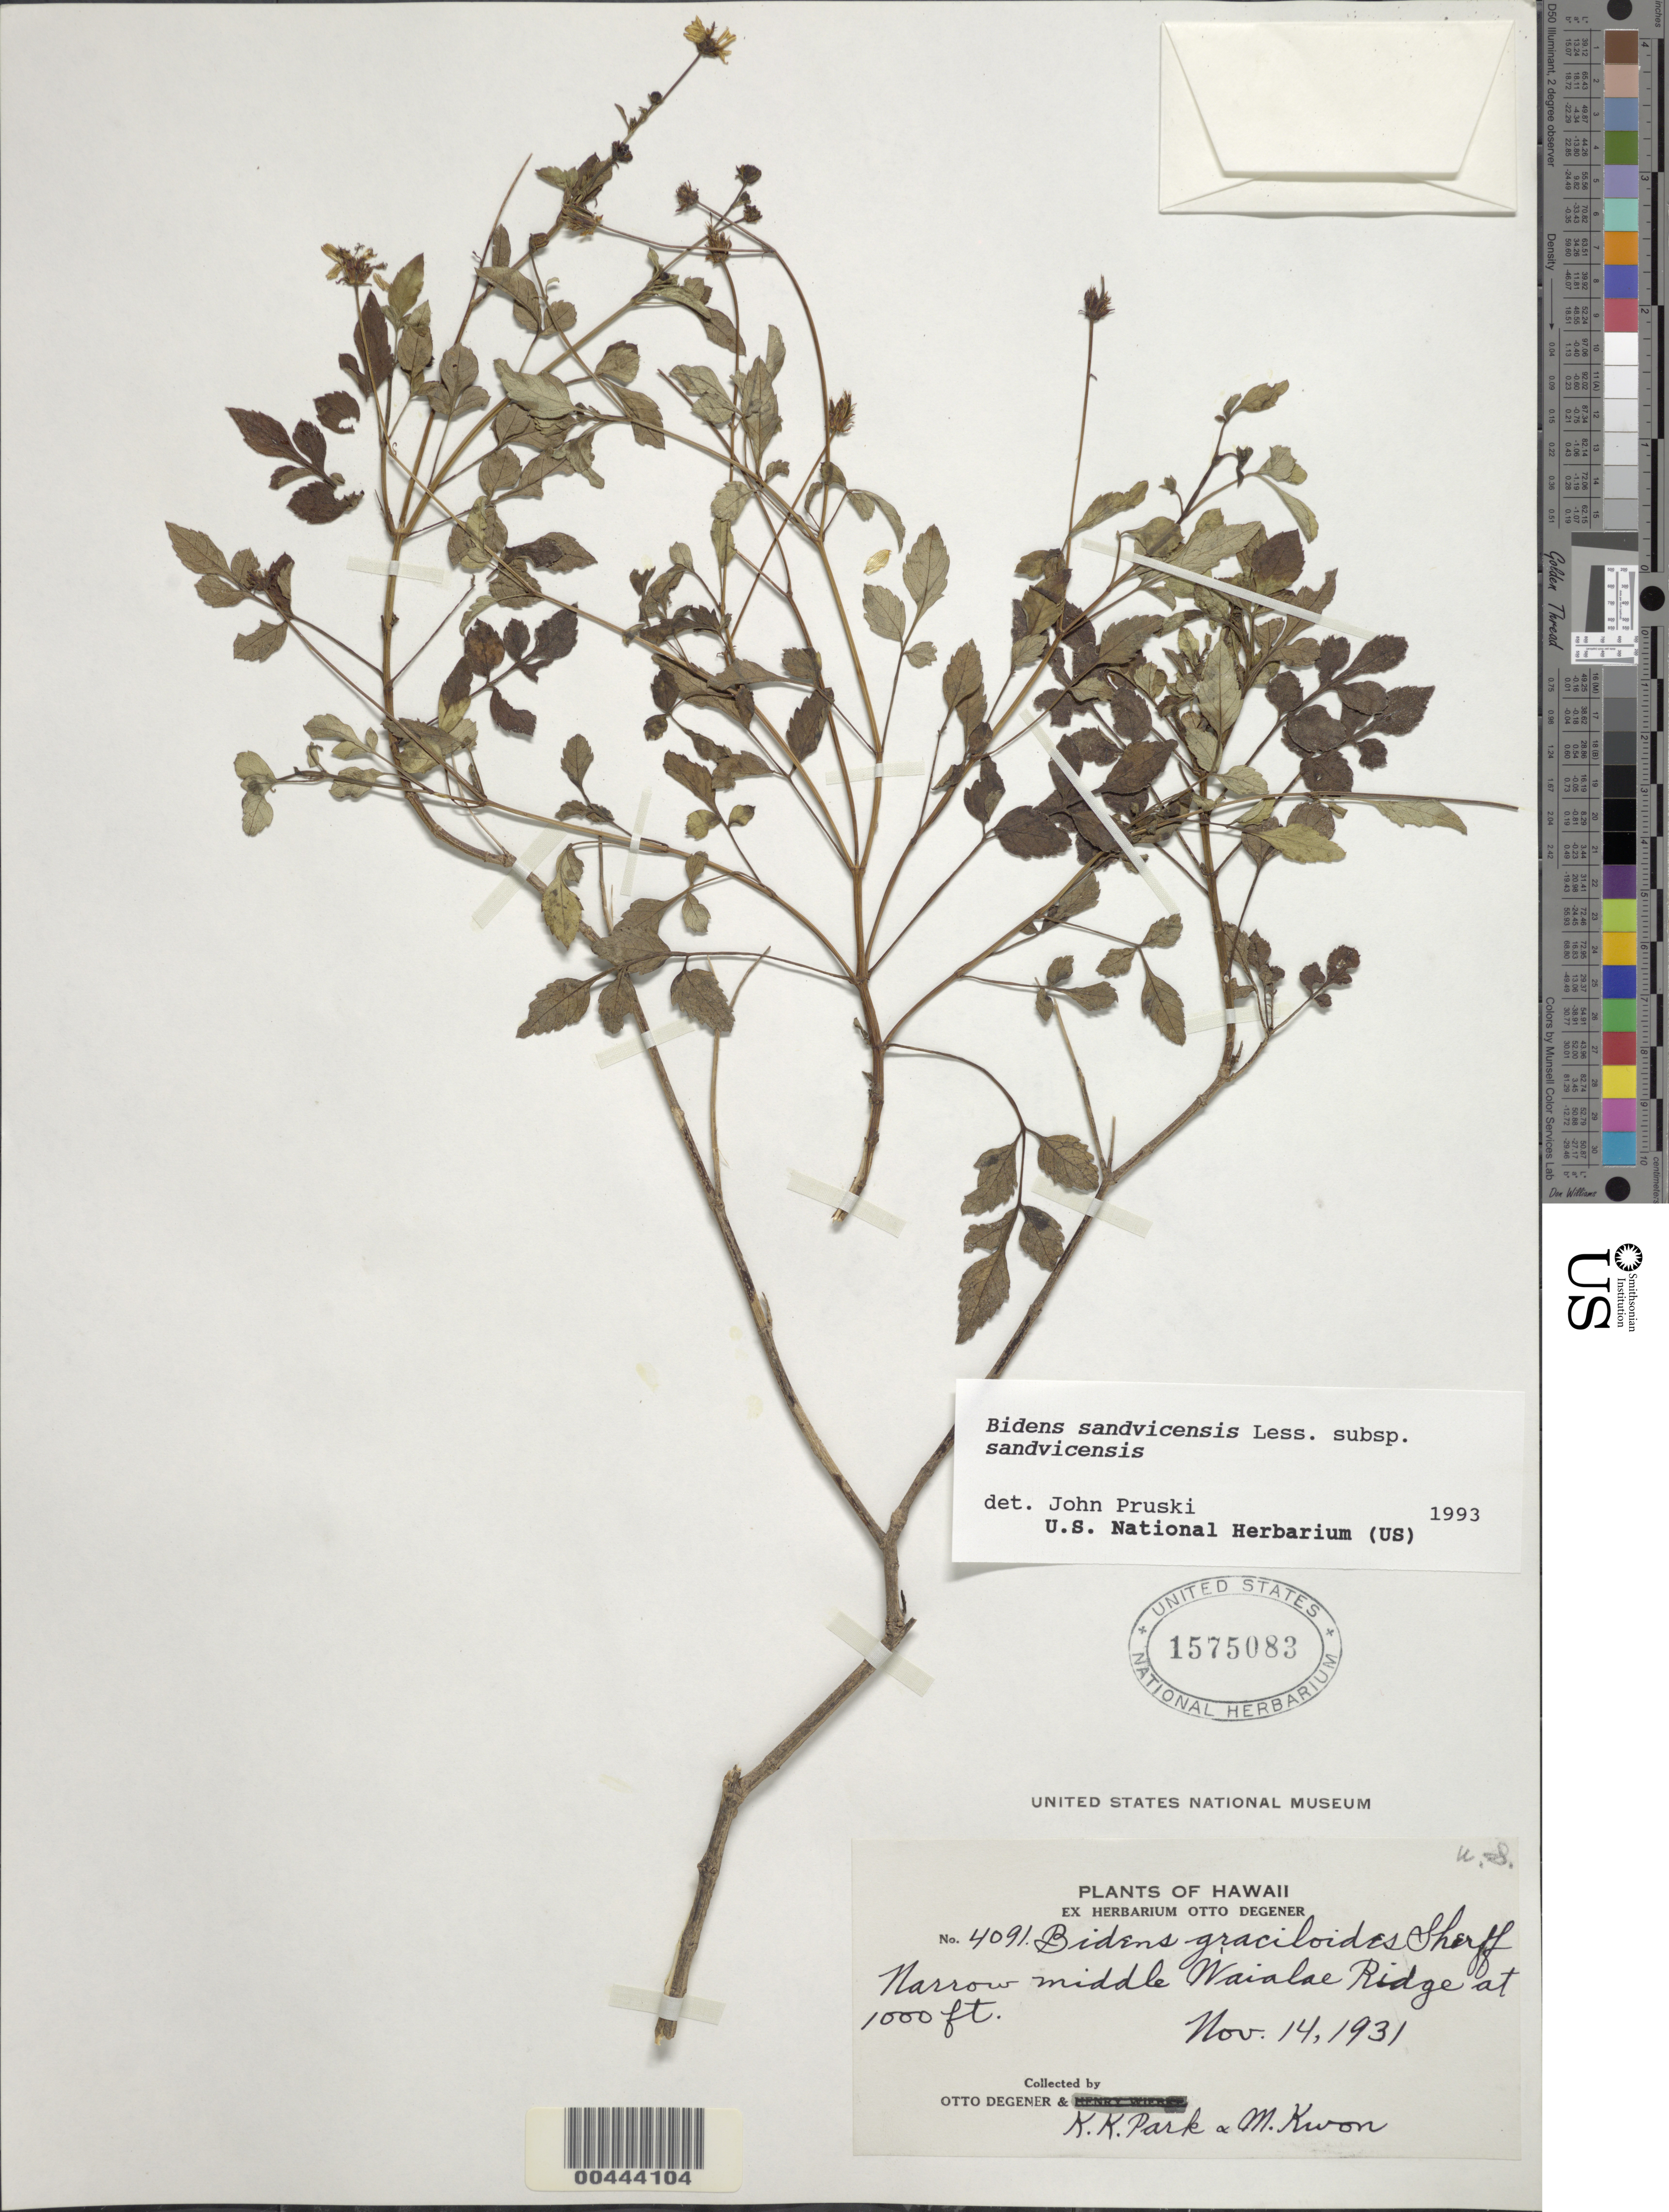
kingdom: Plantae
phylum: Tracheophyta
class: Magnoliopsida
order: Asterales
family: Asteraceae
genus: Bidens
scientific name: Bidens sandvicensis subsp. sandvicensis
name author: Less.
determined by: Pruski, J. F.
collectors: O. Degener, K. Park & M. Kwon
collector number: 4091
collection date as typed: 14 Nov 1931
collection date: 1931-11-14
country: United States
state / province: Hawaii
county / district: Honolulu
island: Oahu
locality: Narrow middle Waialae Ridge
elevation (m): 305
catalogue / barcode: US 1575083